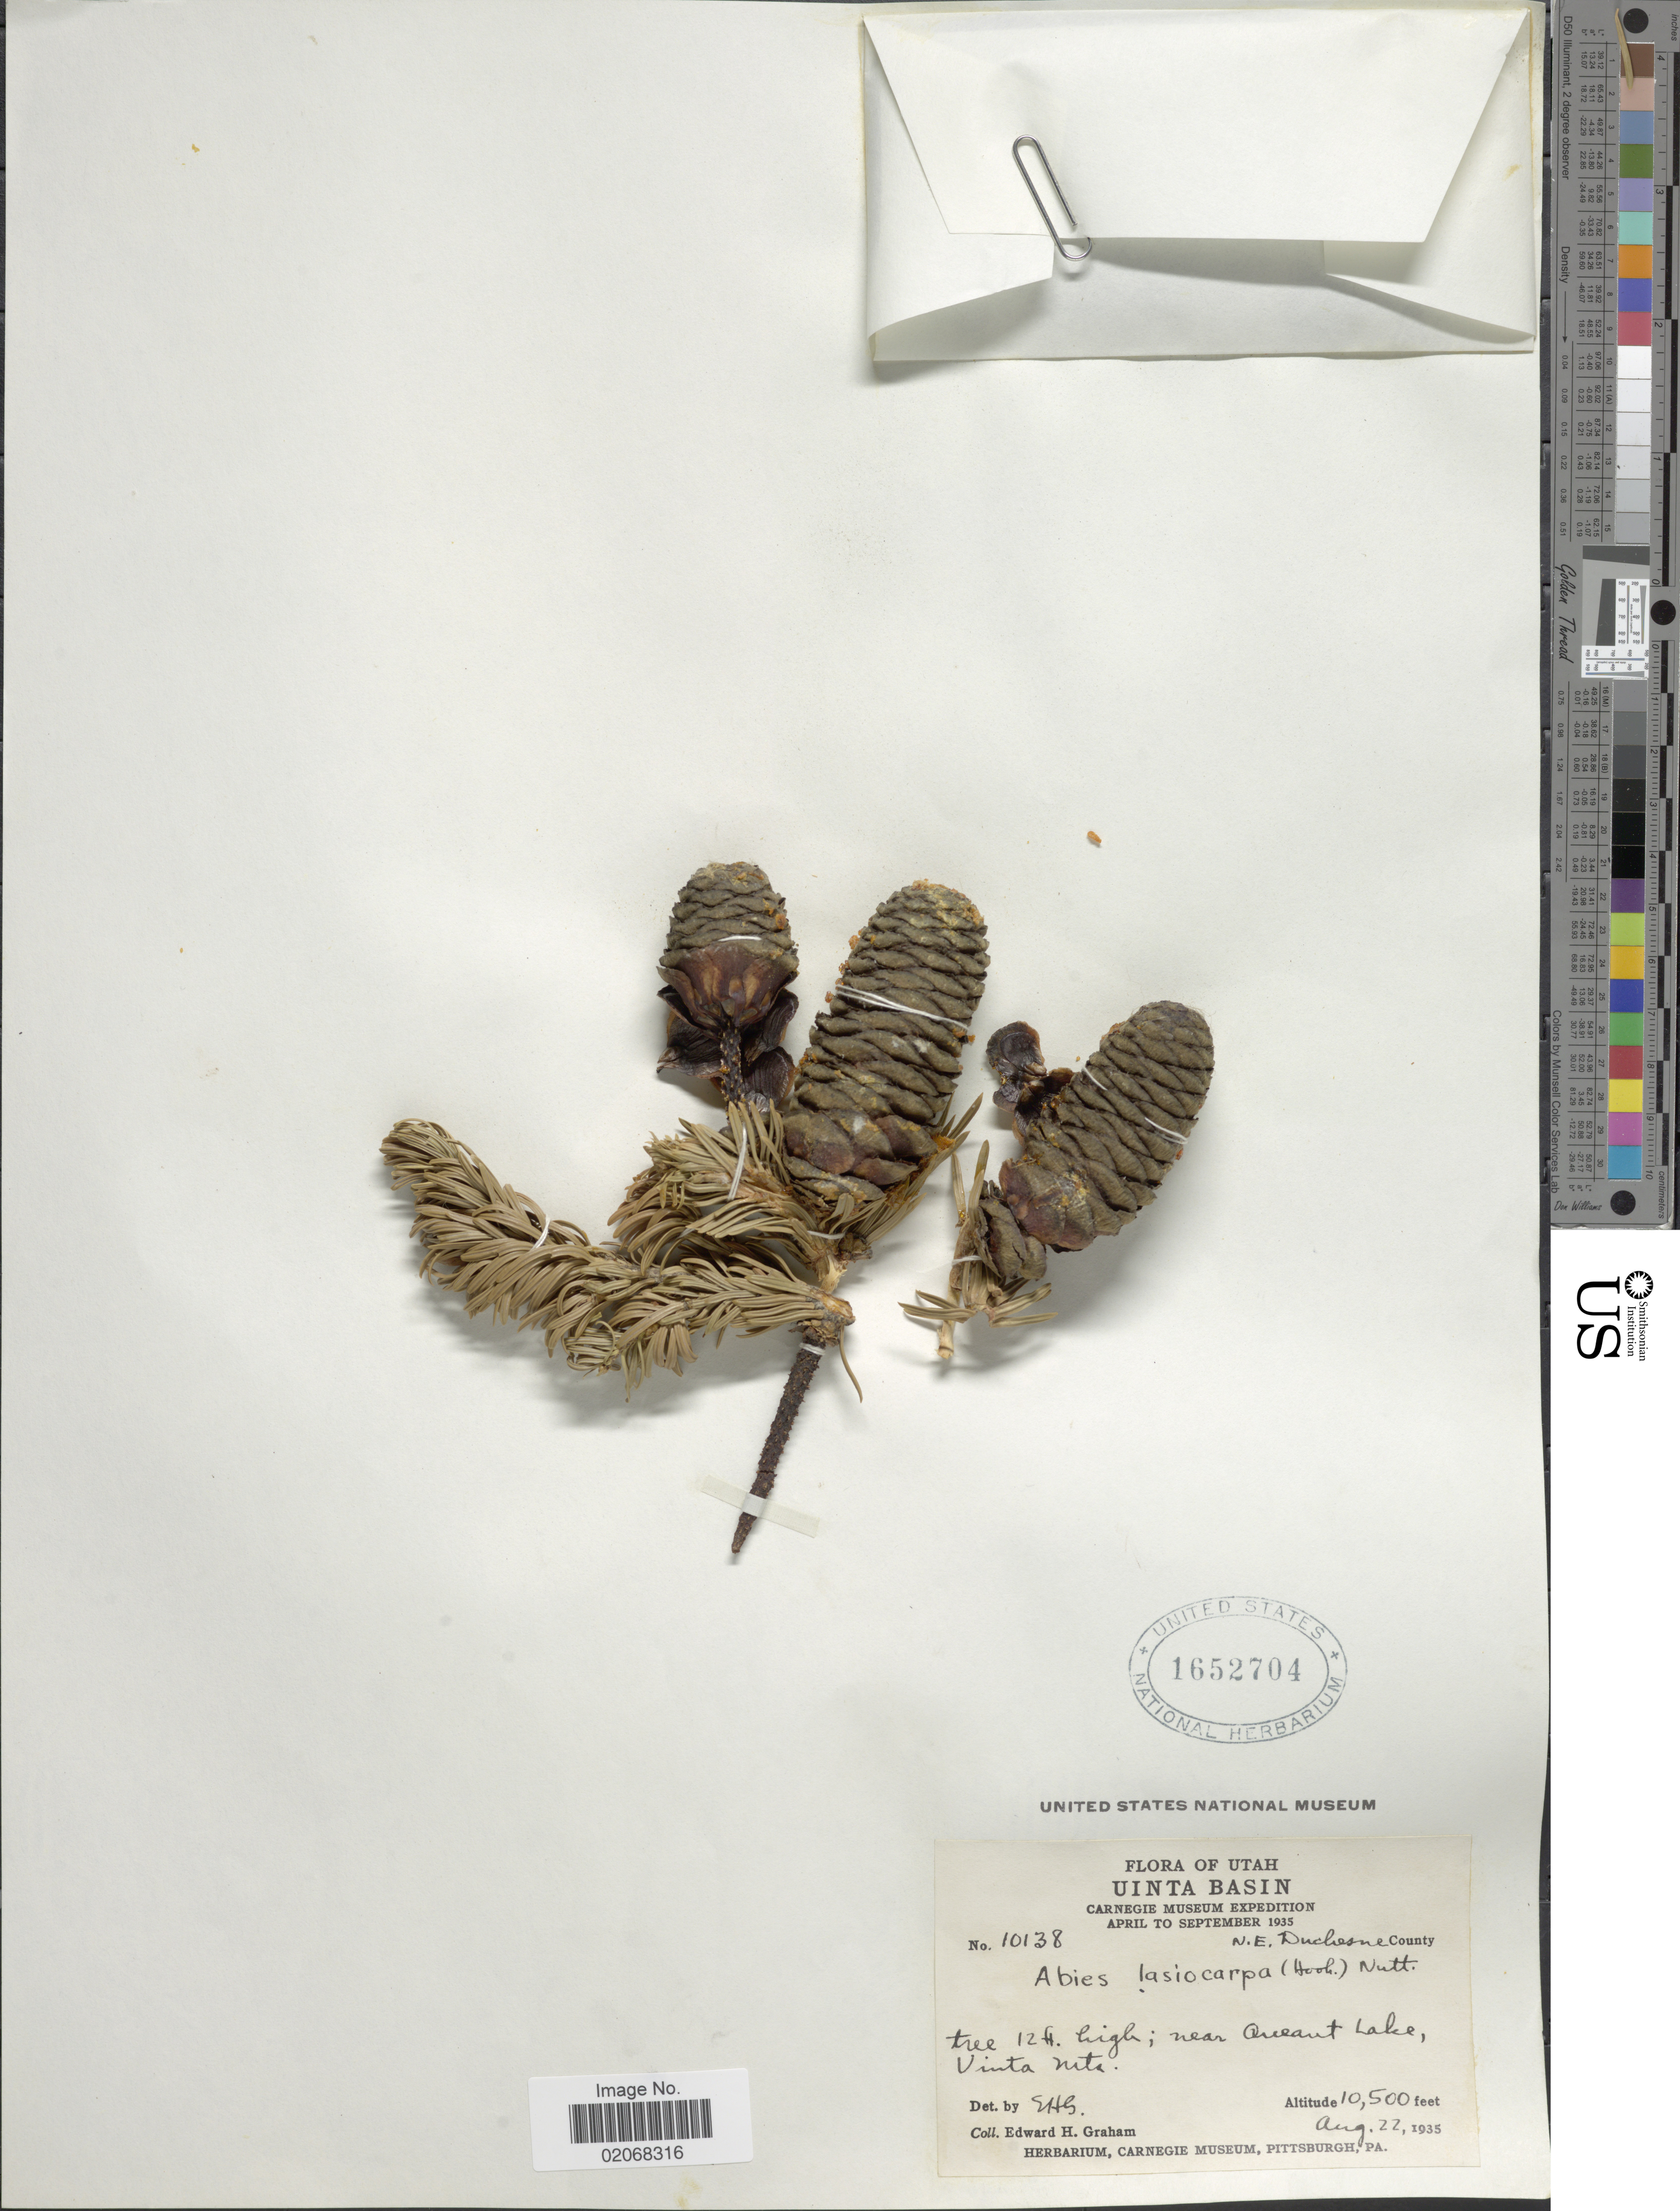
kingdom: Plantae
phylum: Tracheophyta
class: Pinopsida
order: Pinales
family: Pinaceae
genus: Abies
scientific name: Abies lasiocarpa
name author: (Hook.) Nutt.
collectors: E. H. Graham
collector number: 10138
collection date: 1935-08-22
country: United States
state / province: Utah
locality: Uinta Basin, N.E. Duchesne County; near Queant Lake, Uinta Mts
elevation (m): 3200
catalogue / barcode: US 1652704